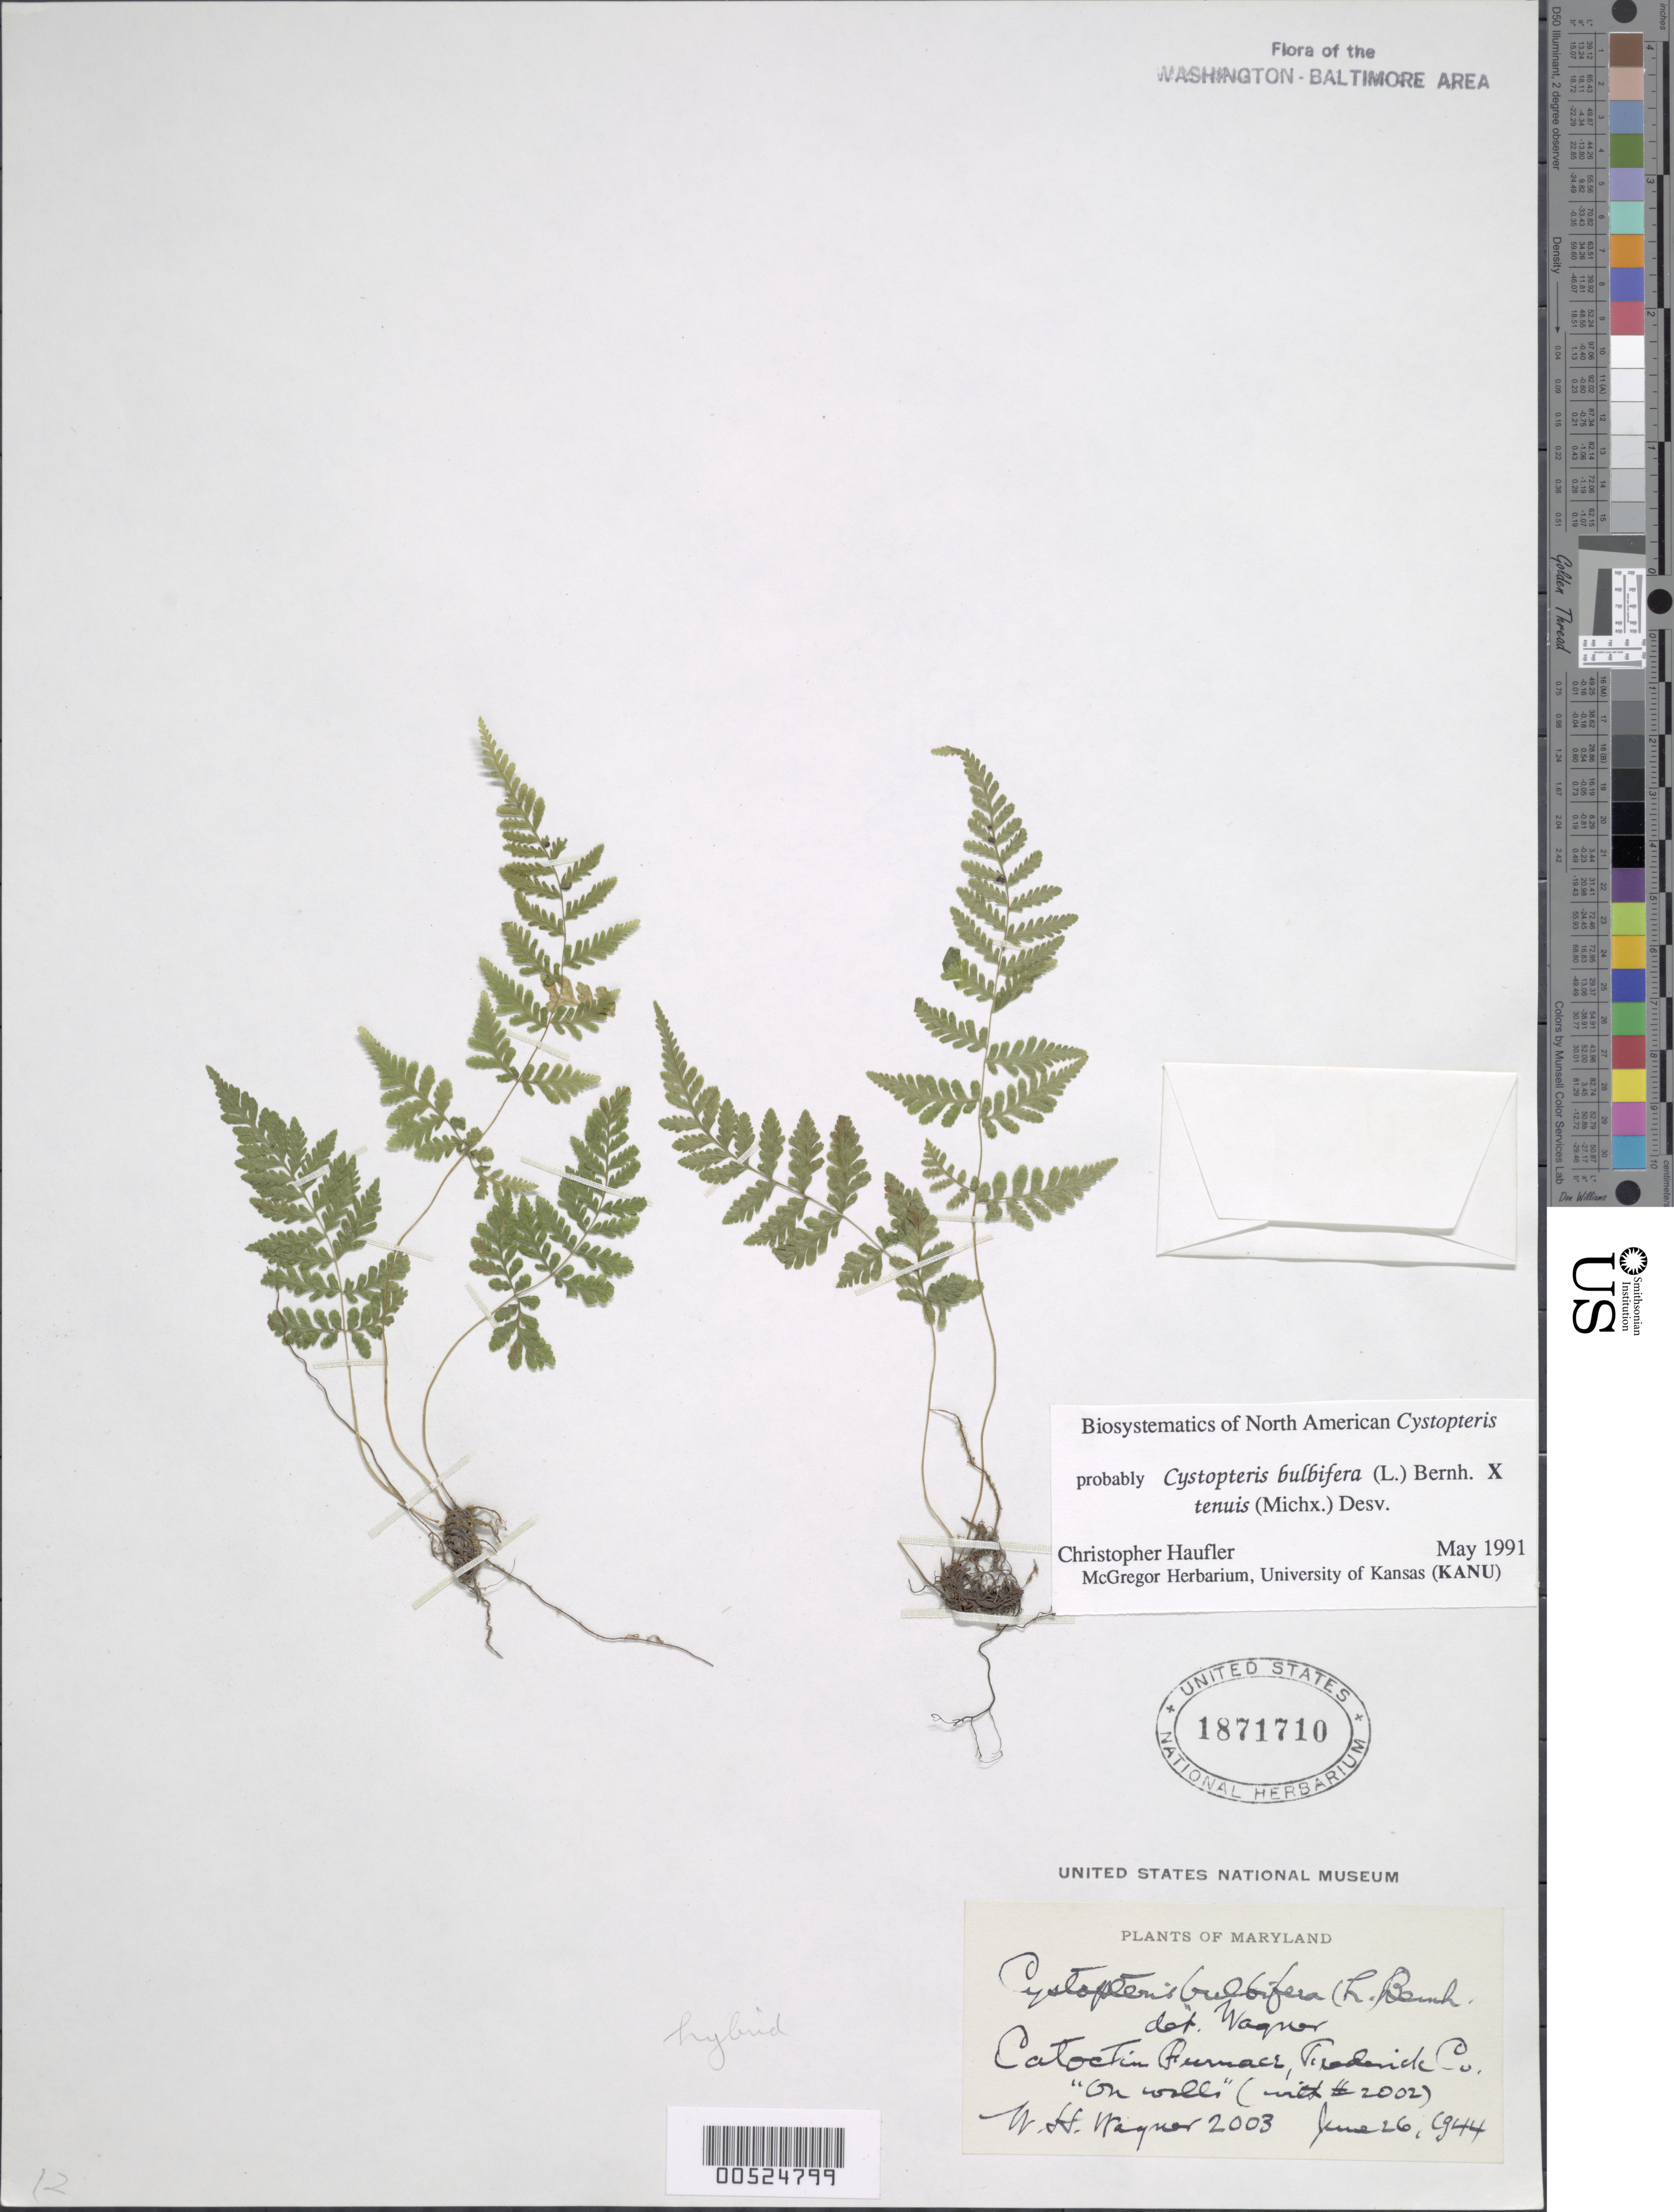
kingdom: Plantae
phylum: Tracheophyta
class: Polypodiopsida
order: Polypodiales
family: Cystopteridaceae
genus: Cystopteris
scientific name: Cystopteris bulbifera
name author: (L.) Bernh.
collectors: W. Wagenr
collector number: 2003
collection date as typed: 26 Jun 1944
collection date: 1944-06-26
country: United States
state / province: Maryland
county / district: Frederick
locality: Catoctin Furnace, near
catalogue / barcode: US 1871710